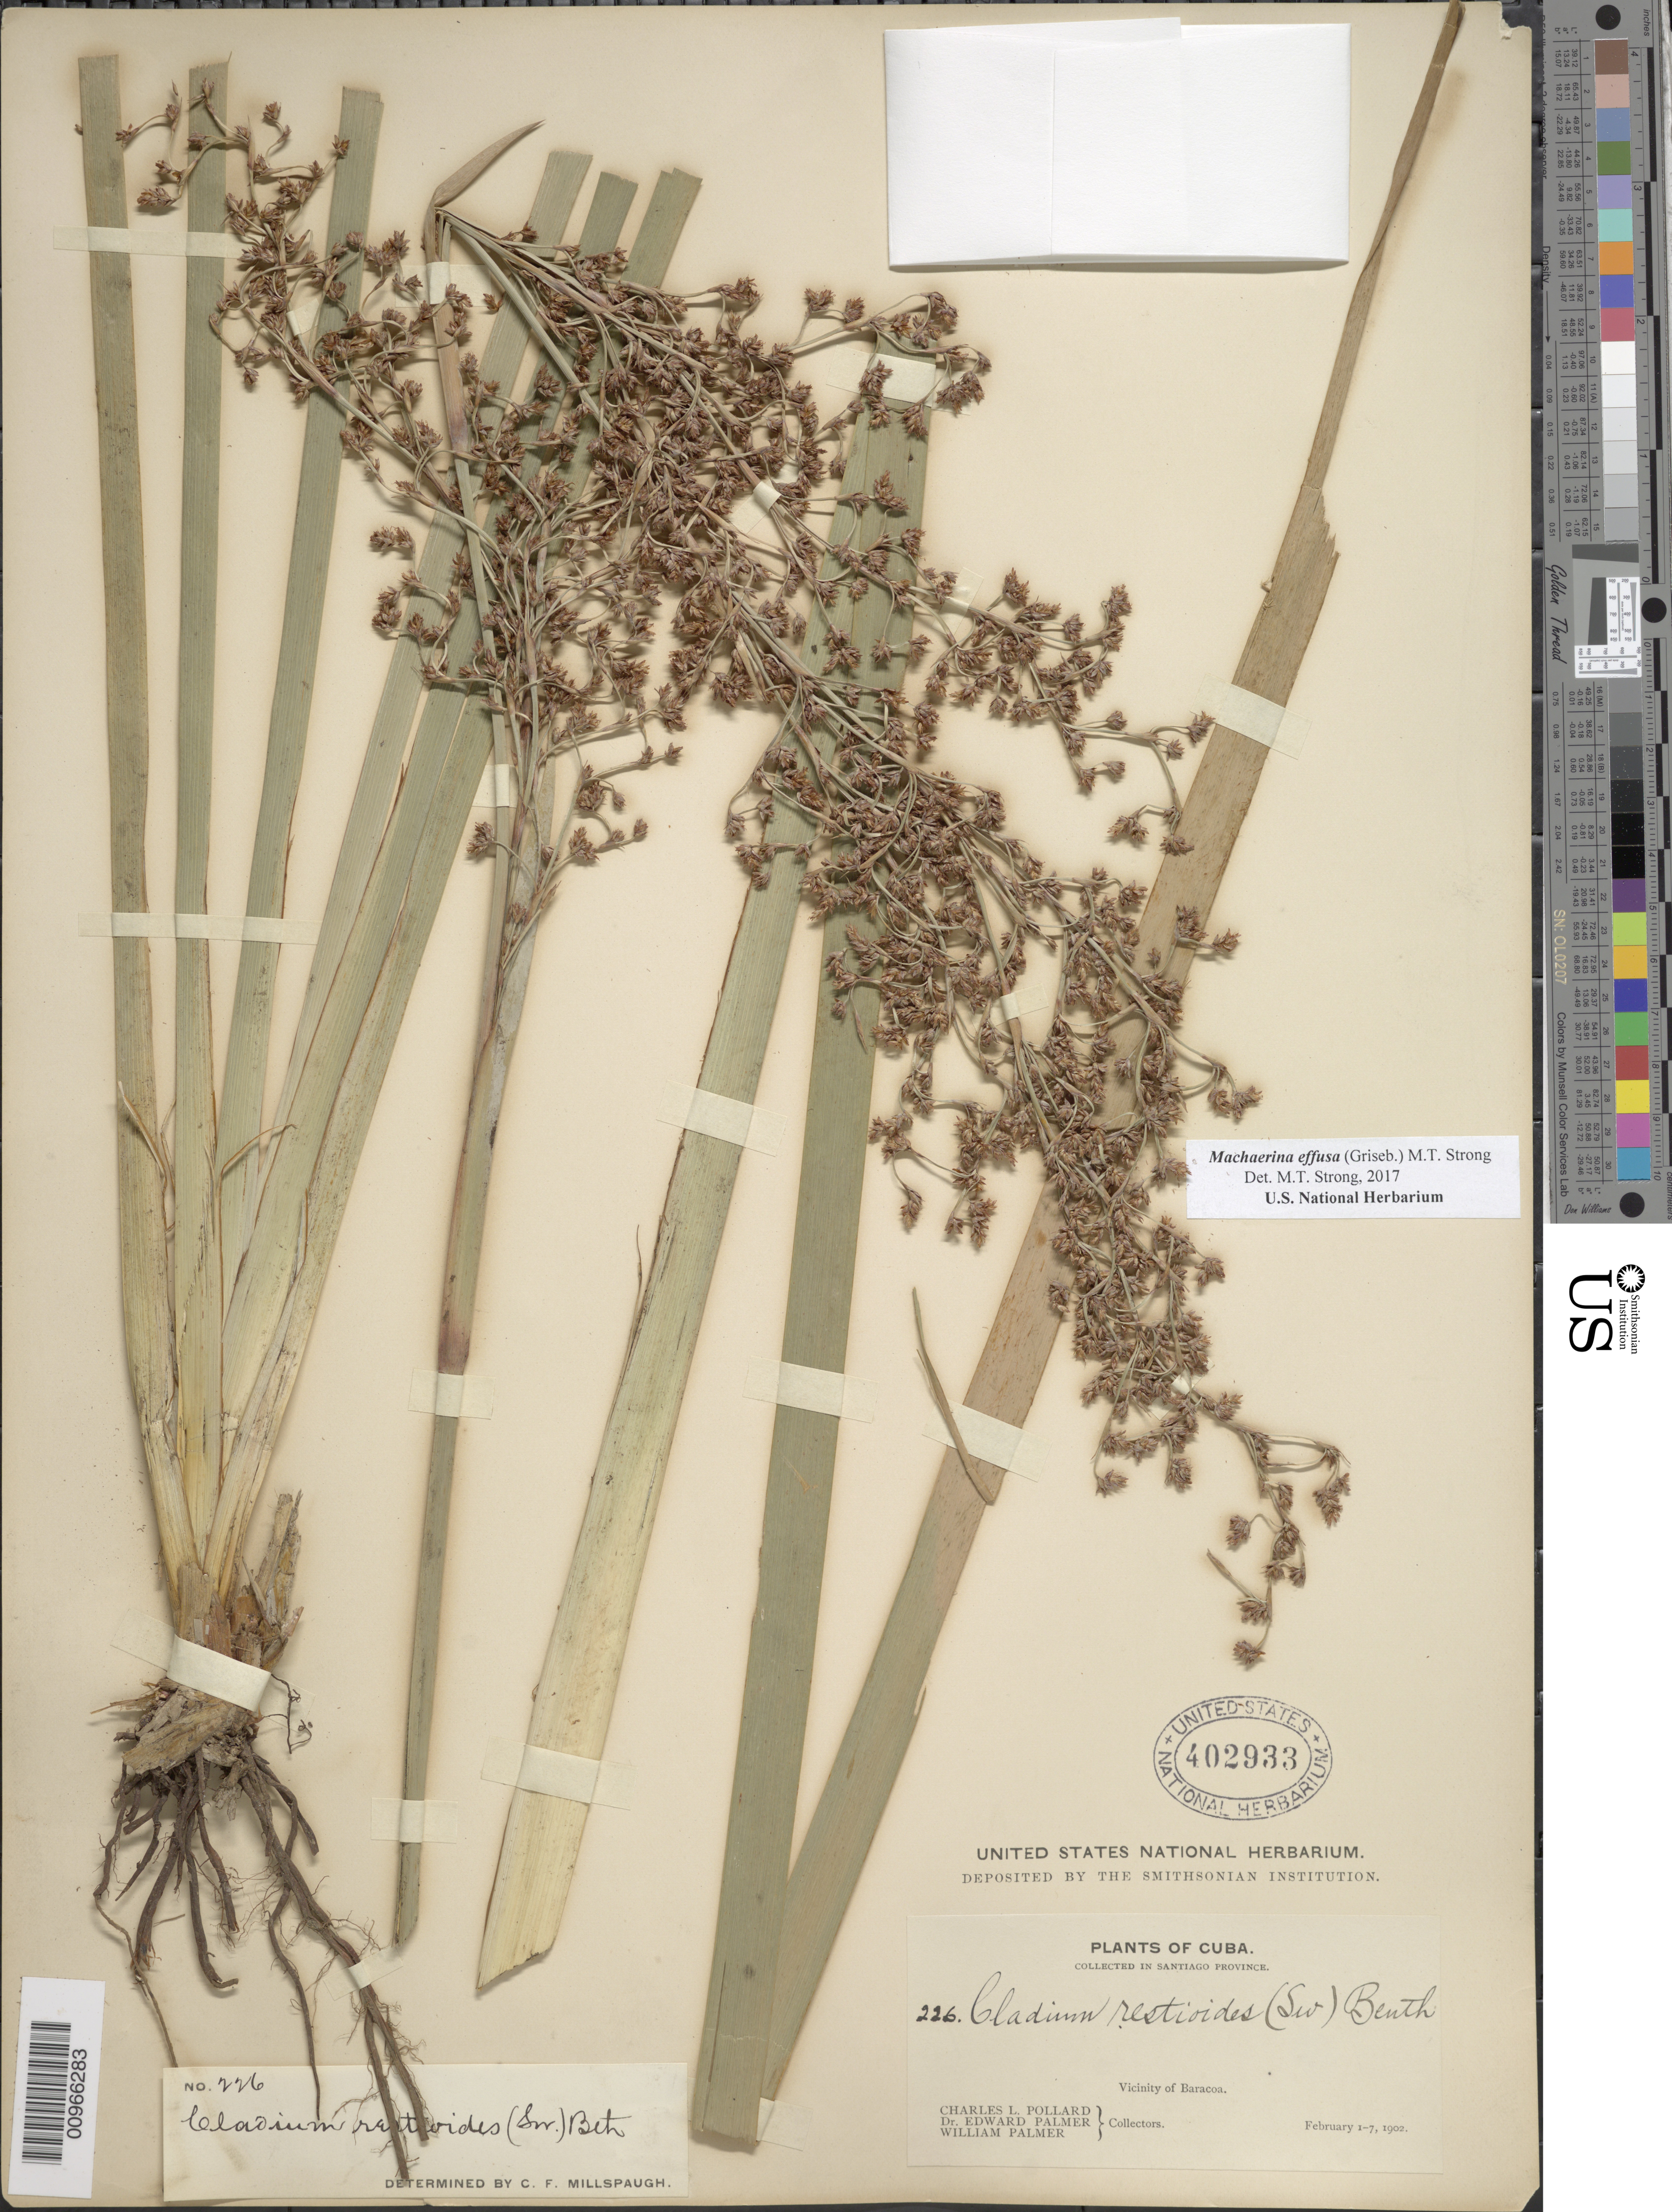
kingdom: Plantae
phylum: Tracheophyta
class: Liliopsida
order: Poales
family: Cyperaceae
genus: Machaerina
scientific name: Machaerina effusa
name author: (Griseb.) M.T. Strong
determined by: Strong, M. T., (US), Smithsonian Institution - National Museum of Natural History (UNITED STATES)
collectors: C. L. Pollard, E. Palmer & W. Palmer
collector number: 226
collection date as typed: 01 Feb 1902 to 07 Feb 1902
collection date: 1902-02-01/1902-02-07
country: Cuba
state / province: Santiago de Cuba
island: Cuba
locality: Vicinity of Baracoa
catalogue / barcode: US 402933